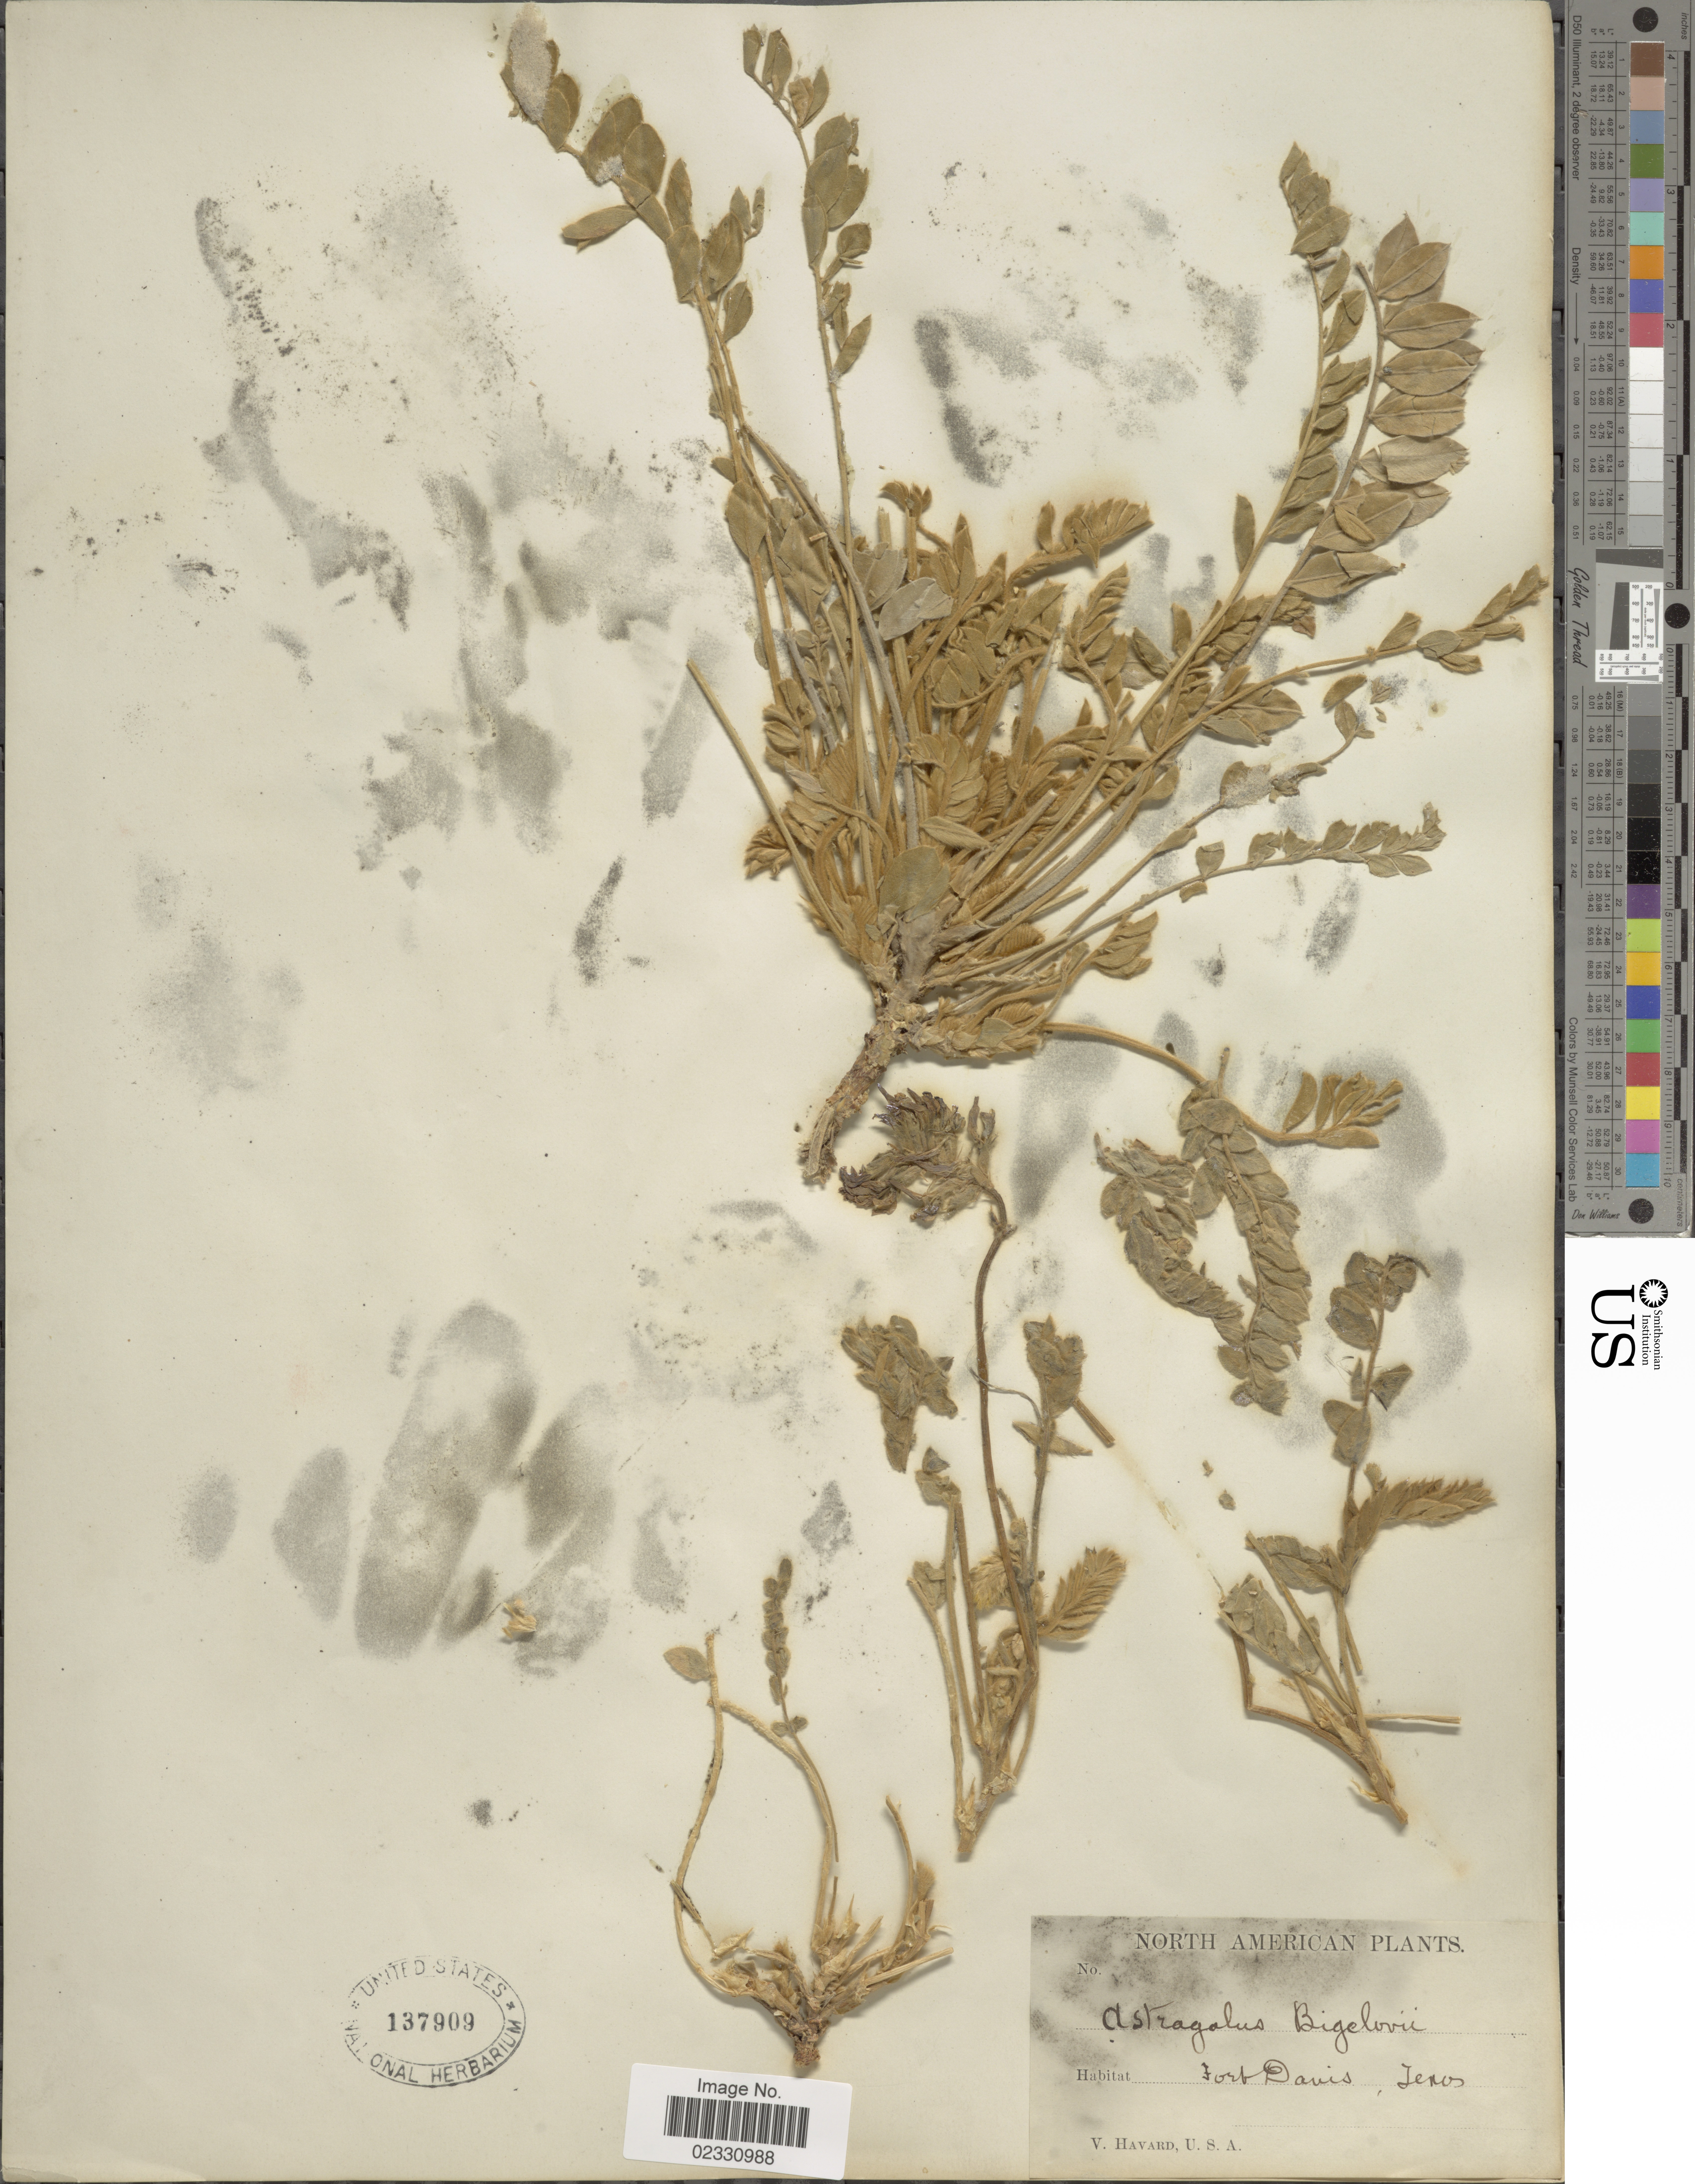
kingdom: Plantae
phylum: Tracheophyta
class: Magnoliopsida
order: Fabales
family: Fabaceae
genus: Astragalus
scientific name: Astragalus earlei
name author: Greene ex Rydb.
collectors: V. Havard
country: United States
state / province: Texas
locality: Fort Davis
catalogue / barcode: US 137909